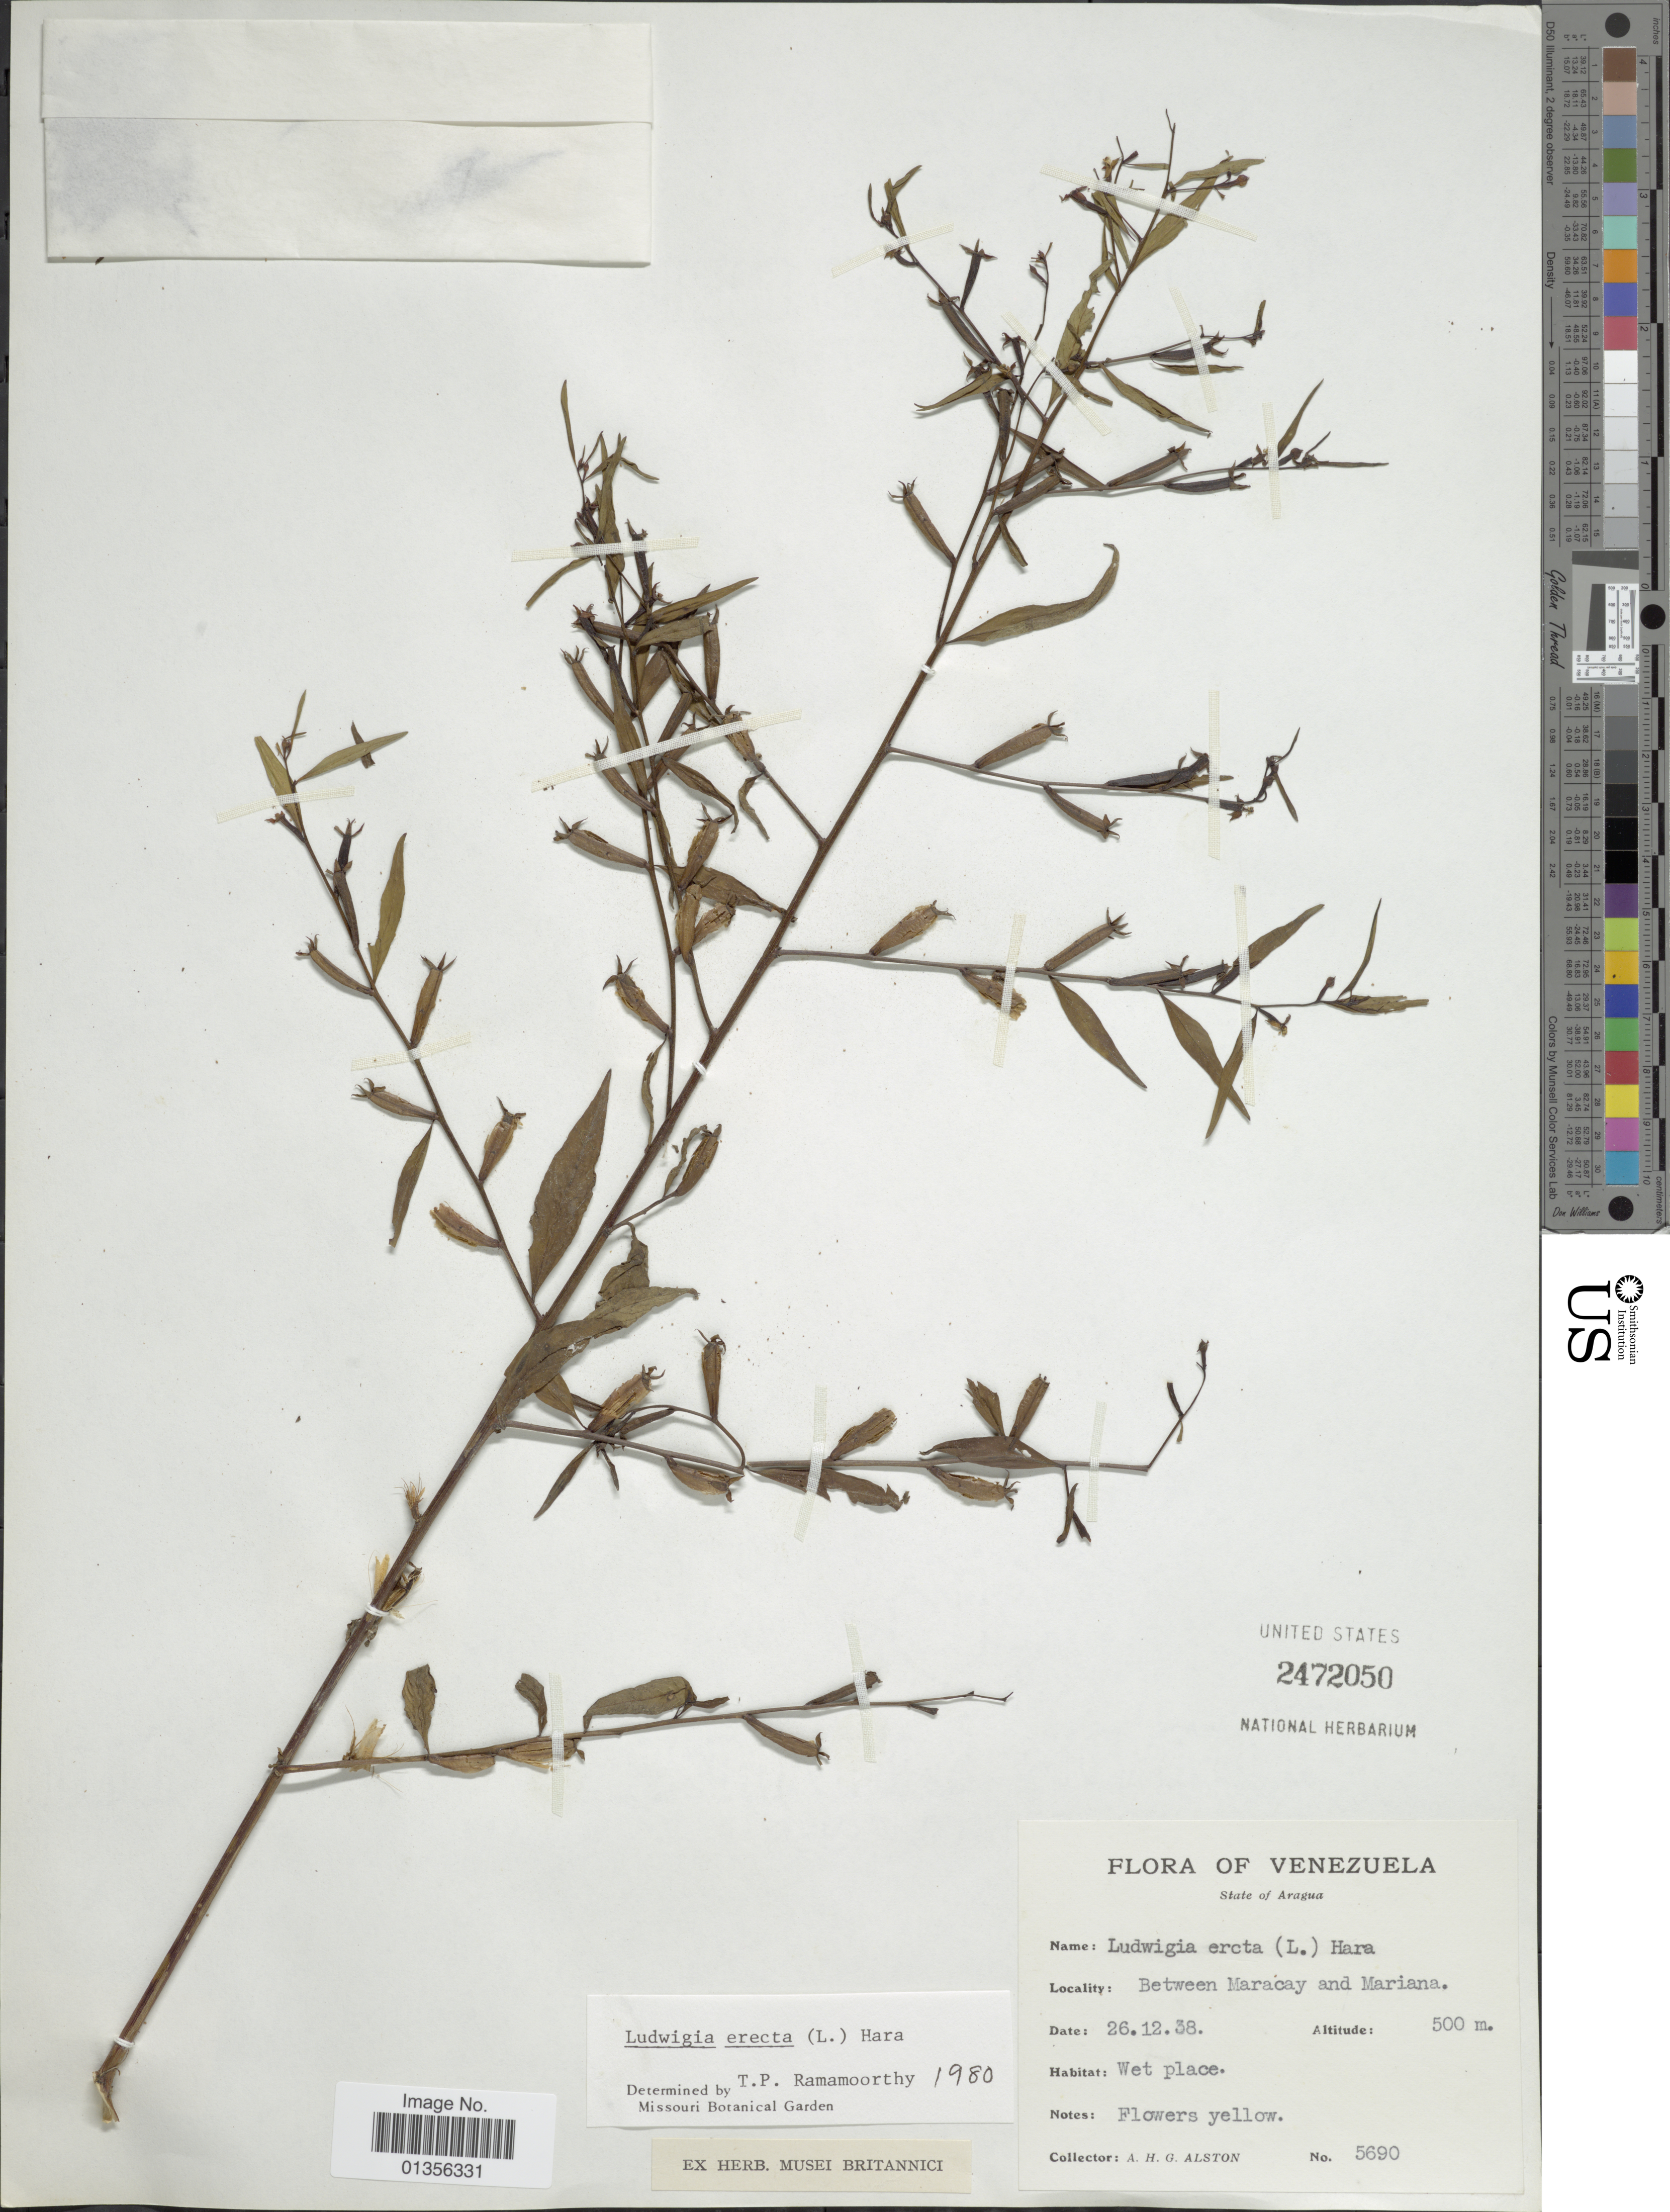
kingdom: Plantae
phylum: Tracheophyta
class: Magnoliopsida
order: Myrtales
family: Onagraceae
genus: Ludwigia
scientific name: Ludwigia erecta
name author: (L.) H. Hara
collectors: A. H. Alston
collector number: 5690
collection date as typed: Transcribed d/m/y: 26/12/38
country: Venezuela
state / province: Aragua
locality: Between Maracay and Mariana.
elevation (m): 500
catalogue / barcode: US 2472050